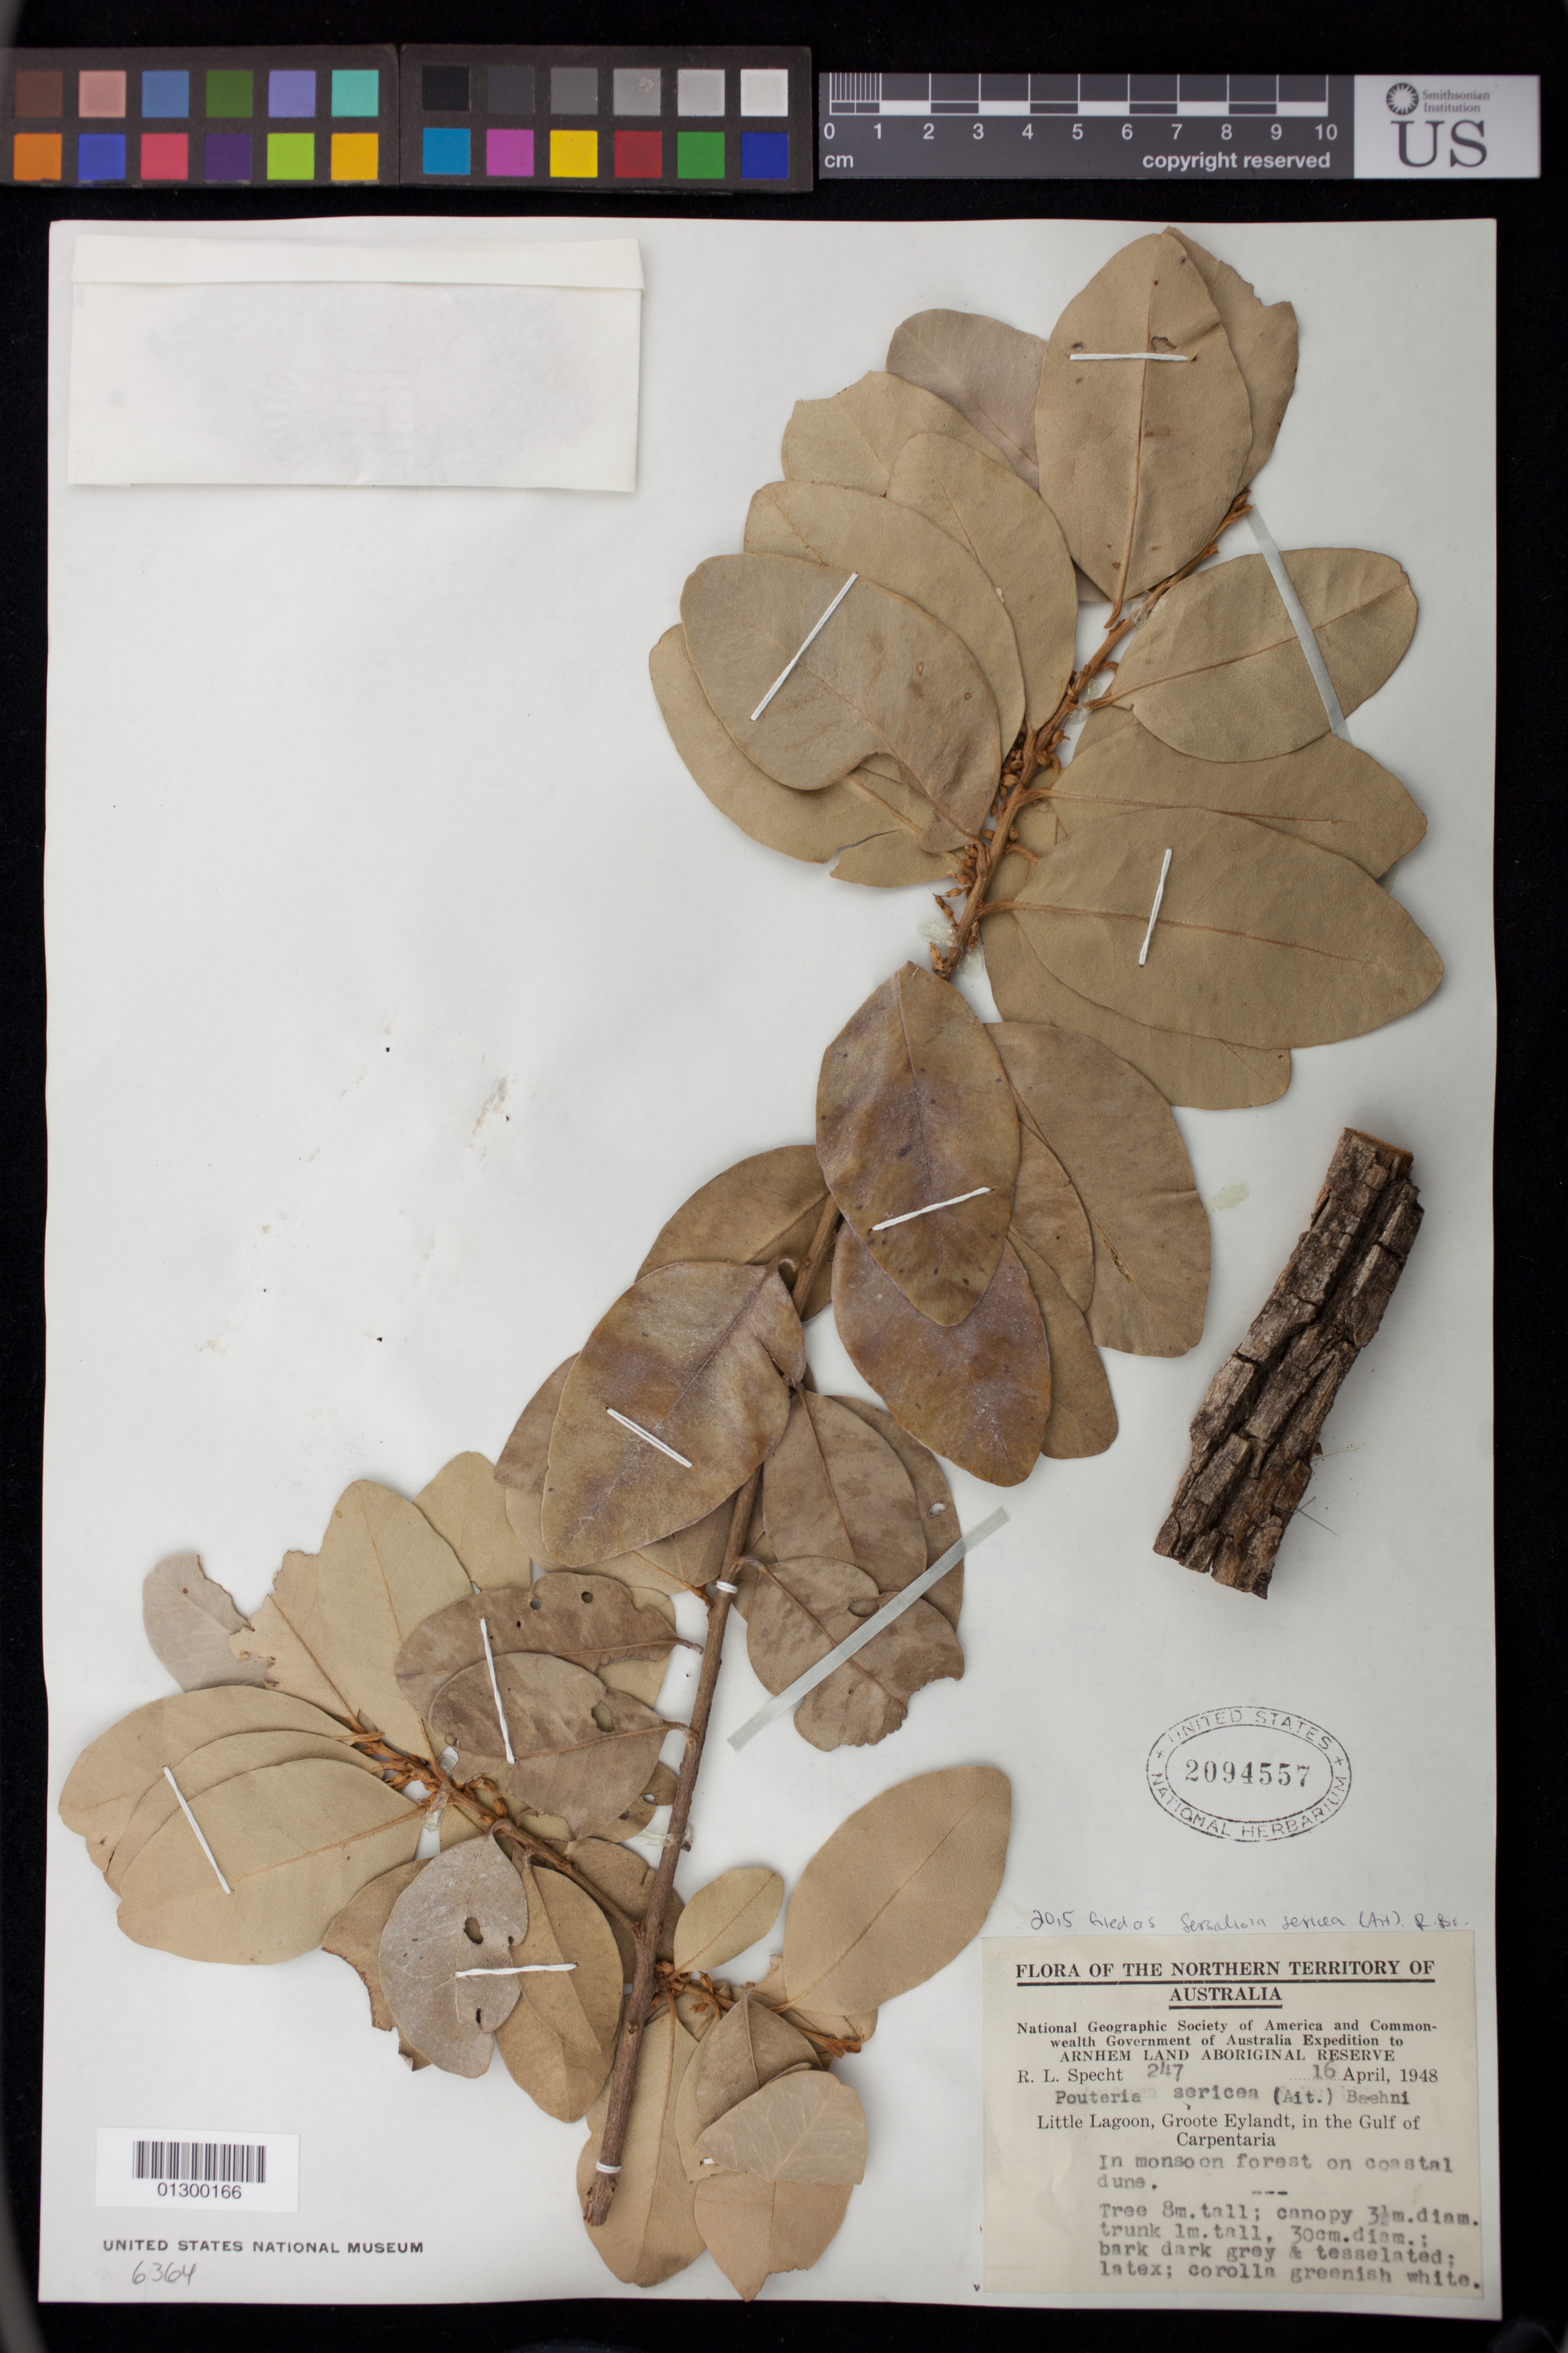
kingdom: Plantae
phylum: Tracheophyta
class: Magnoliopsida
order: Ericales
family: Sapotaceae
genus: Sersalisia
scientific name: Sersalisia sericea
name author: (R. Br.) R. Br.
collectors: R. L. Specht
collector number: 247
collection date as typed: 16 Apr 1948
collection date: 1948-04-16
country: Australia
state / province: Northern Territory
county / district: East Arnhem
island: Groote Eylandt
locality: Little Lagoon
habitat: In monsoon forest on coastal dune.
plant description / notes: Tree 8 m. tall; canopy 3.5 m. diam. trunk 1 m. tall, 30 cm. diam.; bark dark grey and tesselated; latex; corolla greenish white.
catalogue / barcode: US 2094557